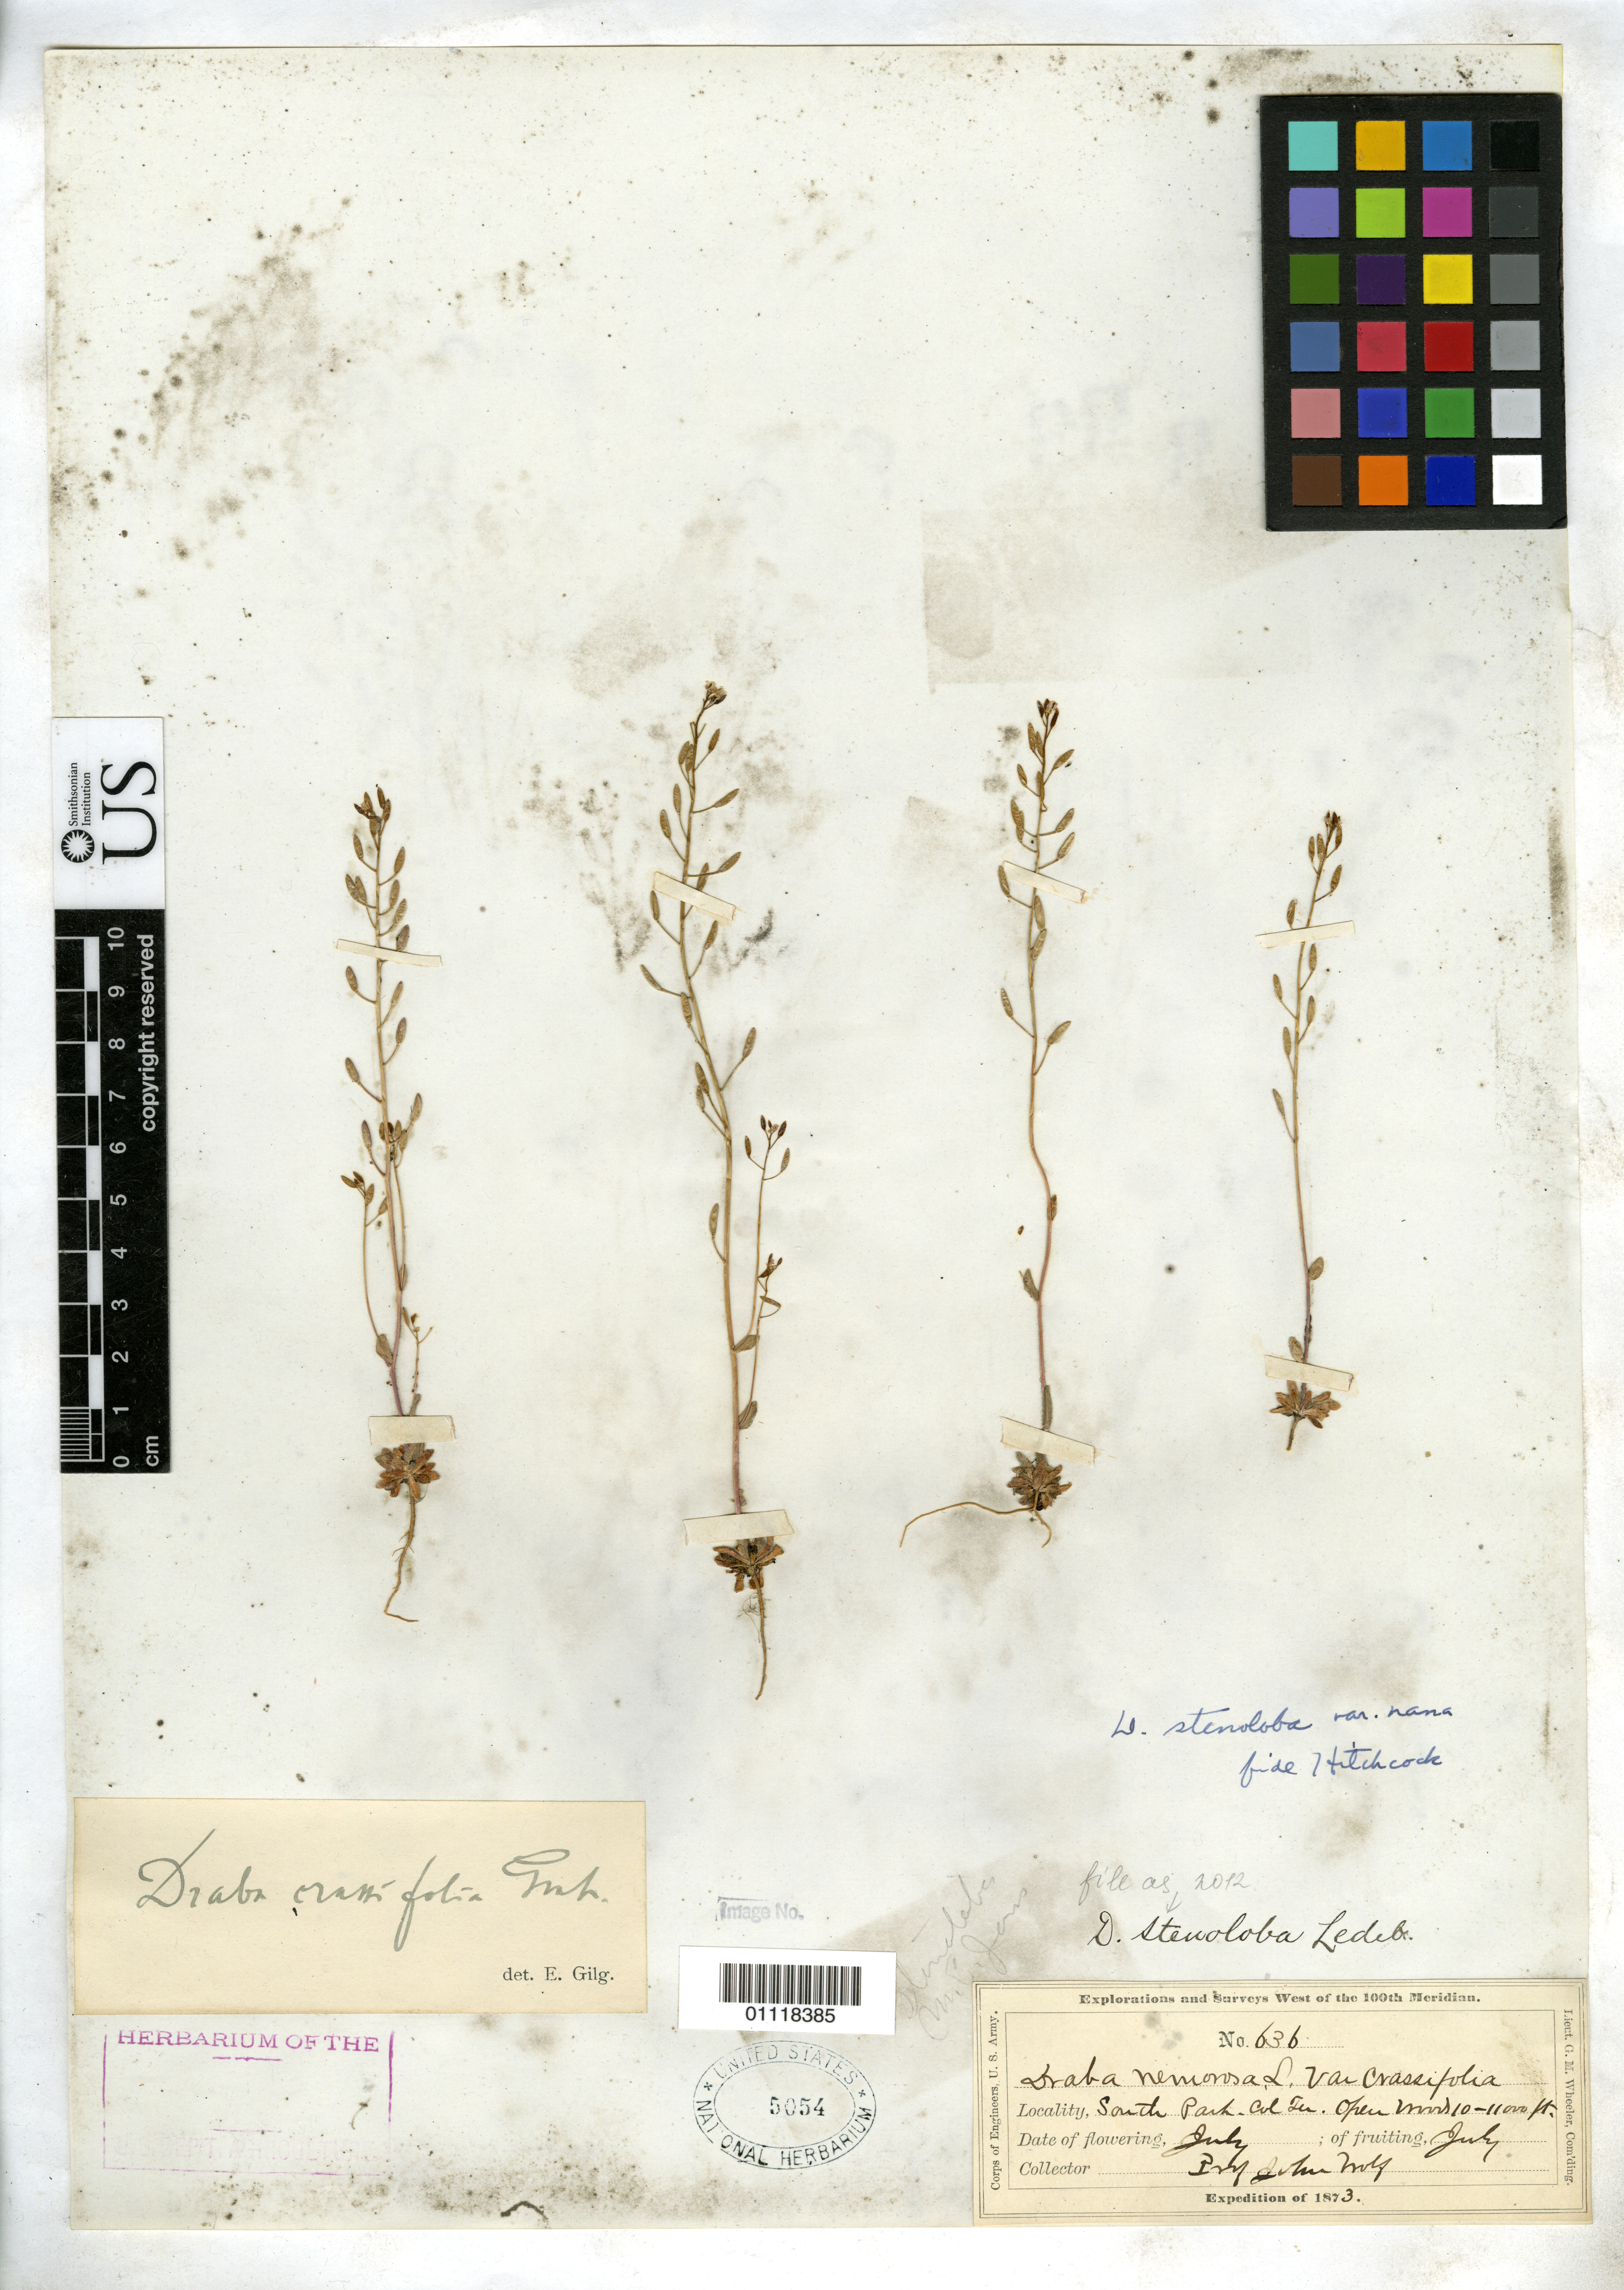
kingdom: Plantae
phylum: Tracheophyta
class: Magnoliopsida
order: Brassicales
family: Brassicaceae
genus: Draba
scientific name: Draba stenoloba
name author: Ledeb.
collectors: J. Wolf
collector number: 636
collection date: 1873-07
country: United States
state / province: Colorado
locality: South Park. Col Ter. Open […?] 10 - 11000 ft.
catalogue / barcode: US 5054